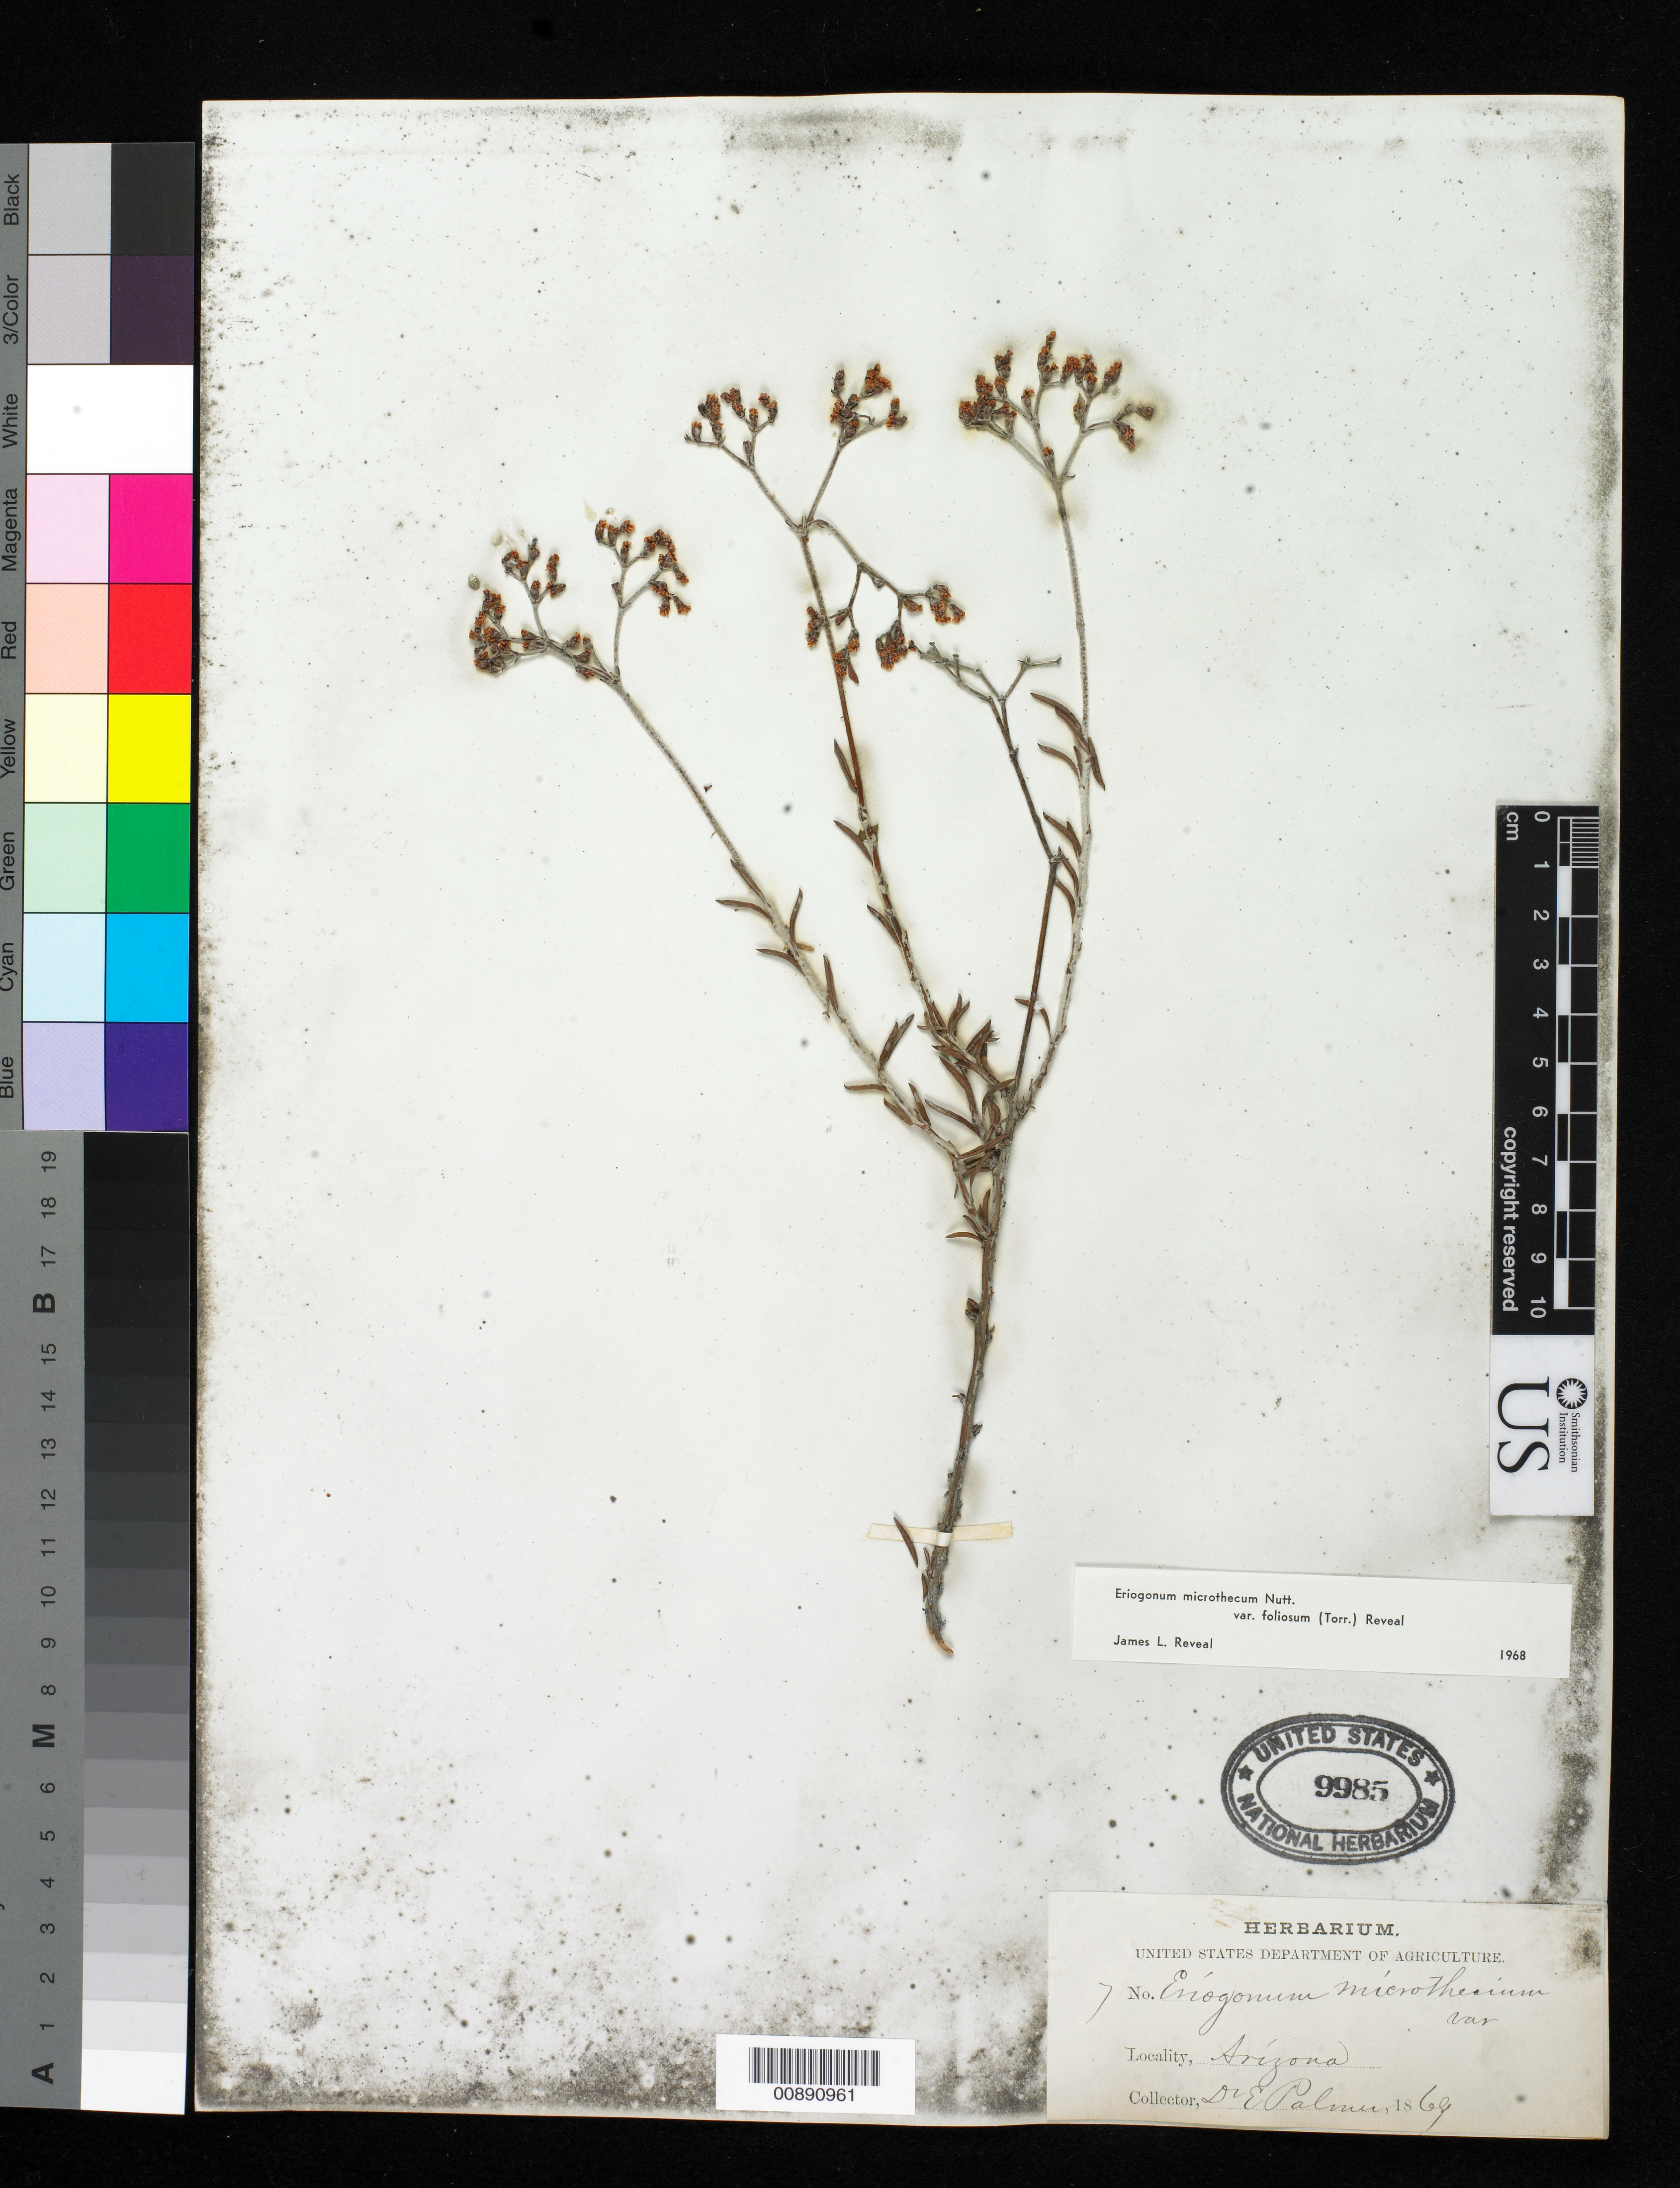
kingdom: Plantae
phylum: Tracheophyta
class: Magnoliopsida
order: Caryophyllales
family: Polygonaceae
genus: Eriogonum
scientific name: Eriogonum microtheca var. foliosum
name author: (Torr. & A. Gray) Reveal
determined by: Reveal, J. L.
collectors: E. Palmer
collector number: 7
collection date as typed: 1869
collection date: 1869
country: United States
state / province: Arizona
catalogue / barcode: US 9985